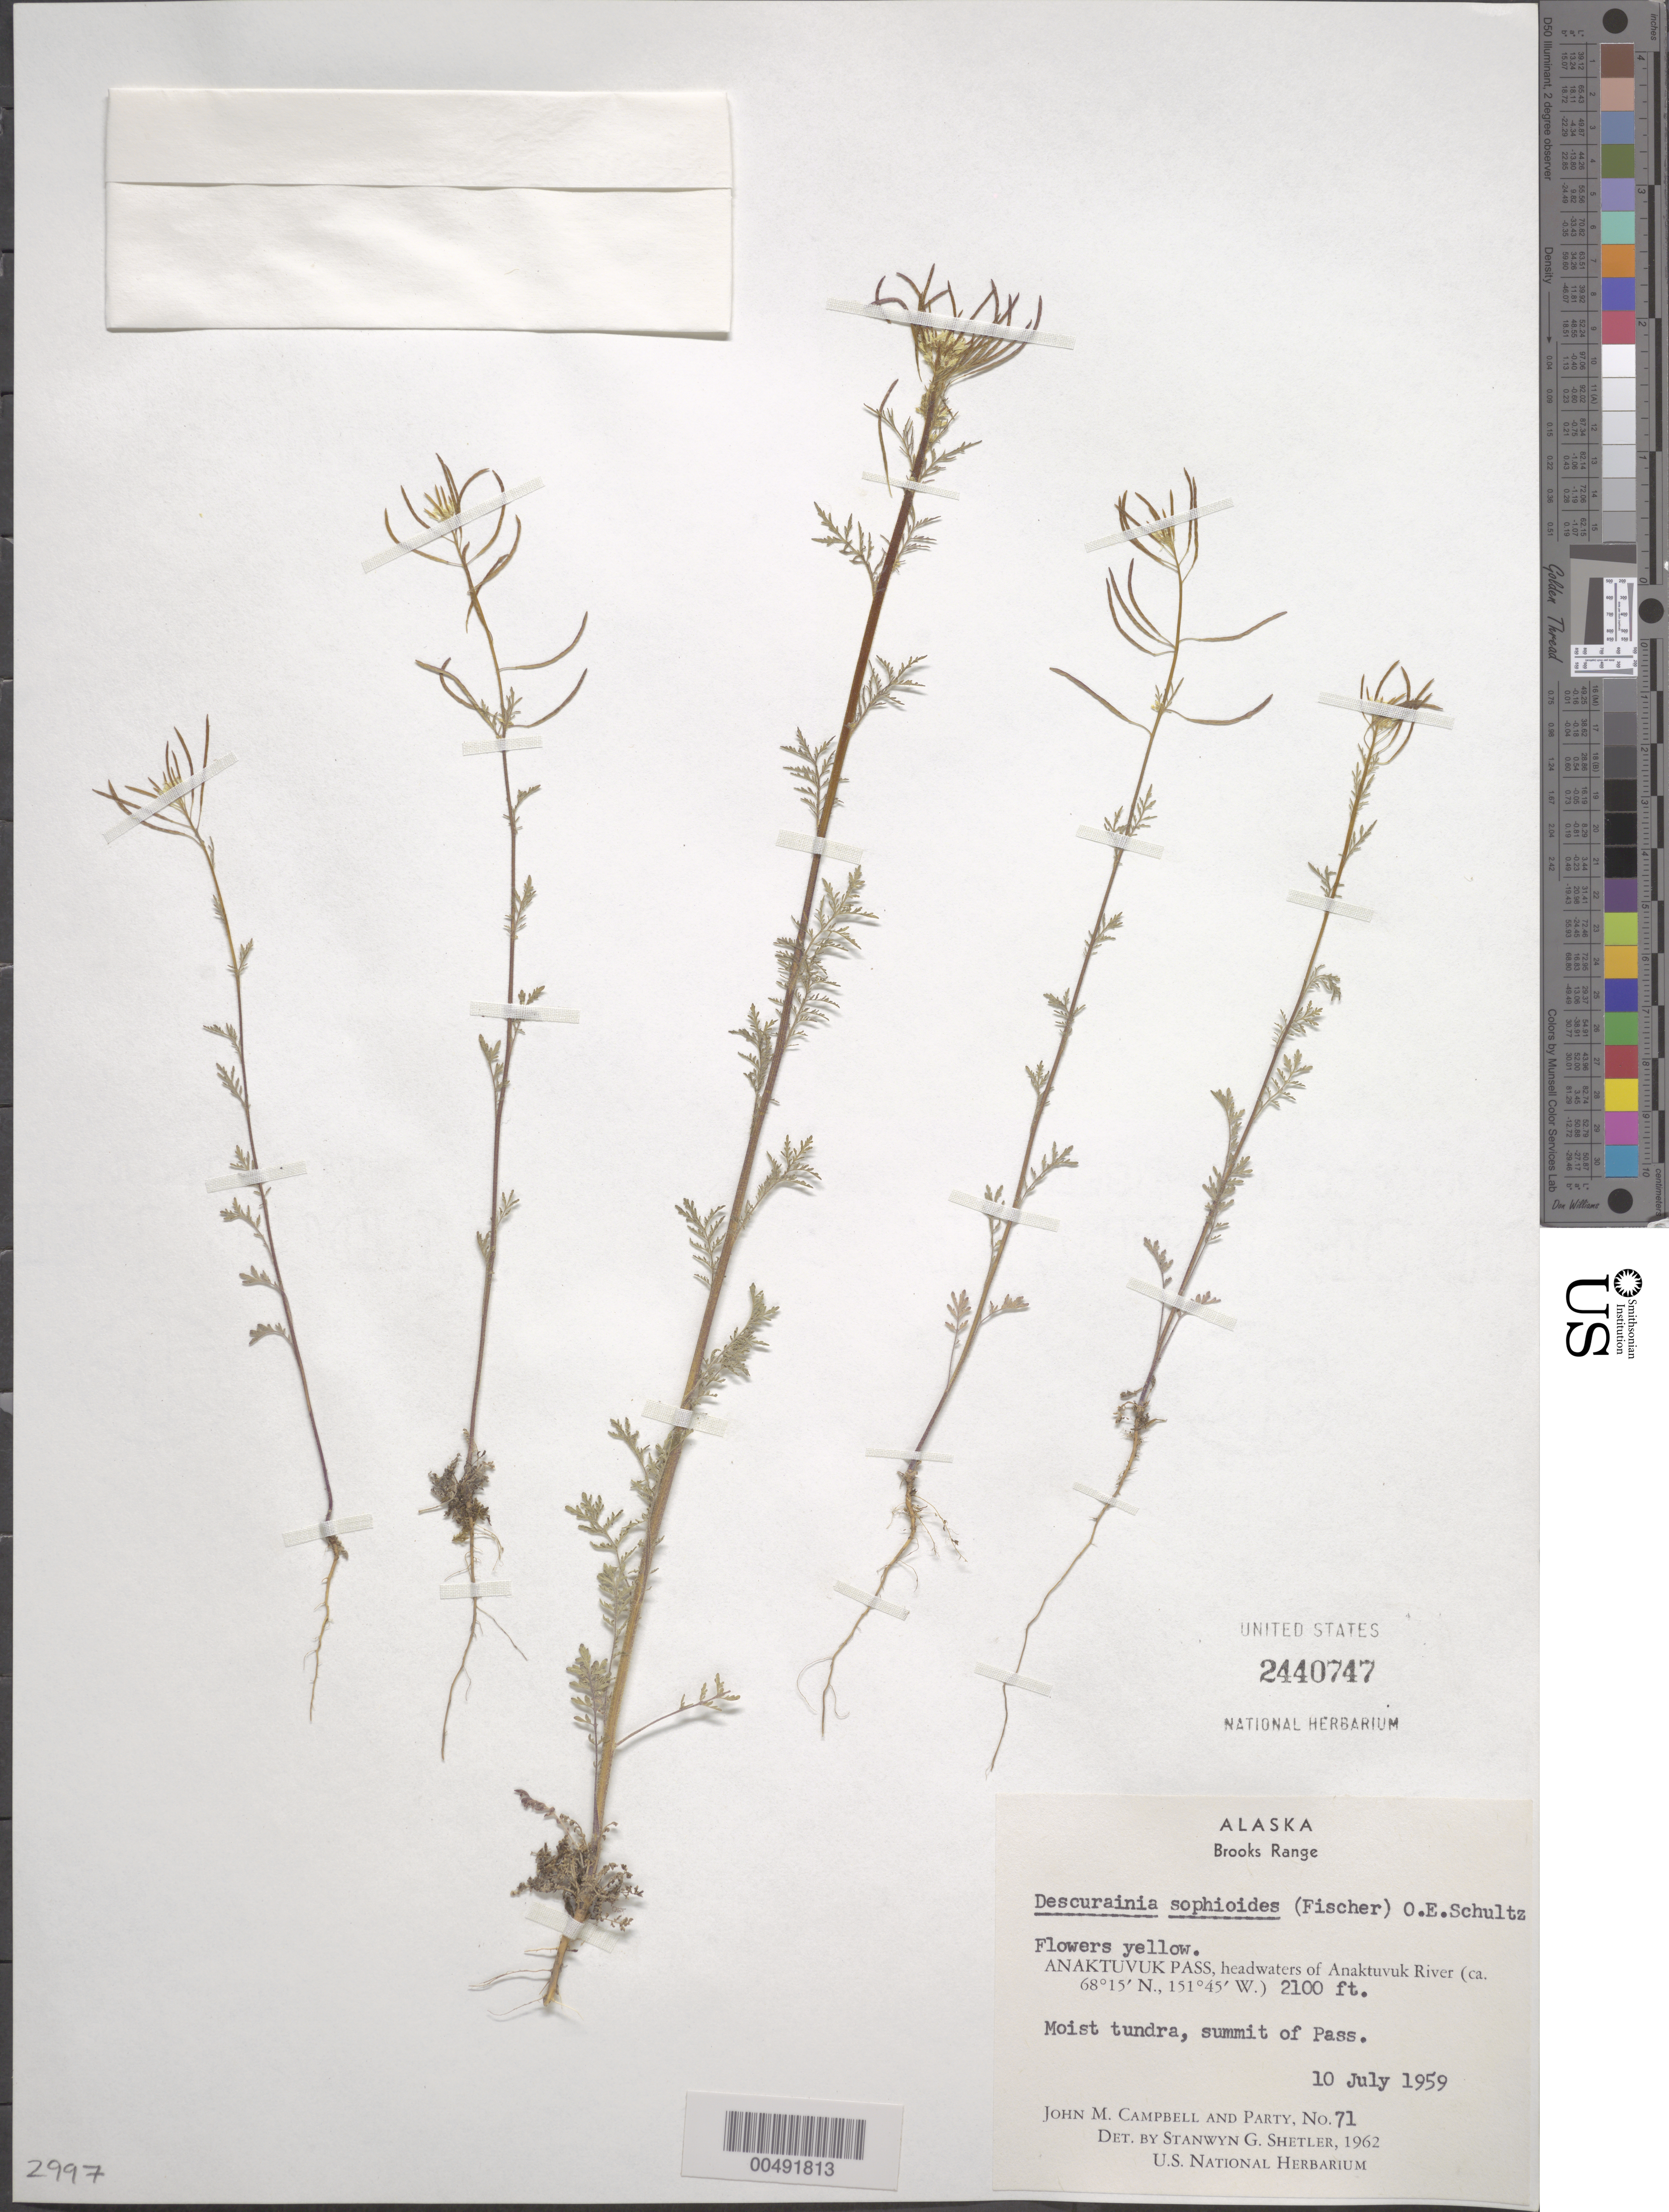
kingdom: Plantae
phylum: Tracheophyta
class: Magnoliopsida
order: Brassicales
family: Brassicaceae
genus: Descurainia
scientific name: Descurainia sophioides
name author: (Fisch.) O.E. Schultz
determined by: Shetler, Stanwyn G., (US), NMNH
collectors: J. M. Campbell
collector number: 71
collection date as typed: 10 Jul 1959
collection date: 1959-07-10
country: United States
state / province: Alaska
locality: Brooks Range, summit of Anaktuvuk Pass, headwaters of Anaktuvuk River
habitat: moist tundra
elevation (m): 640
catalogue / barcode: US 2440747